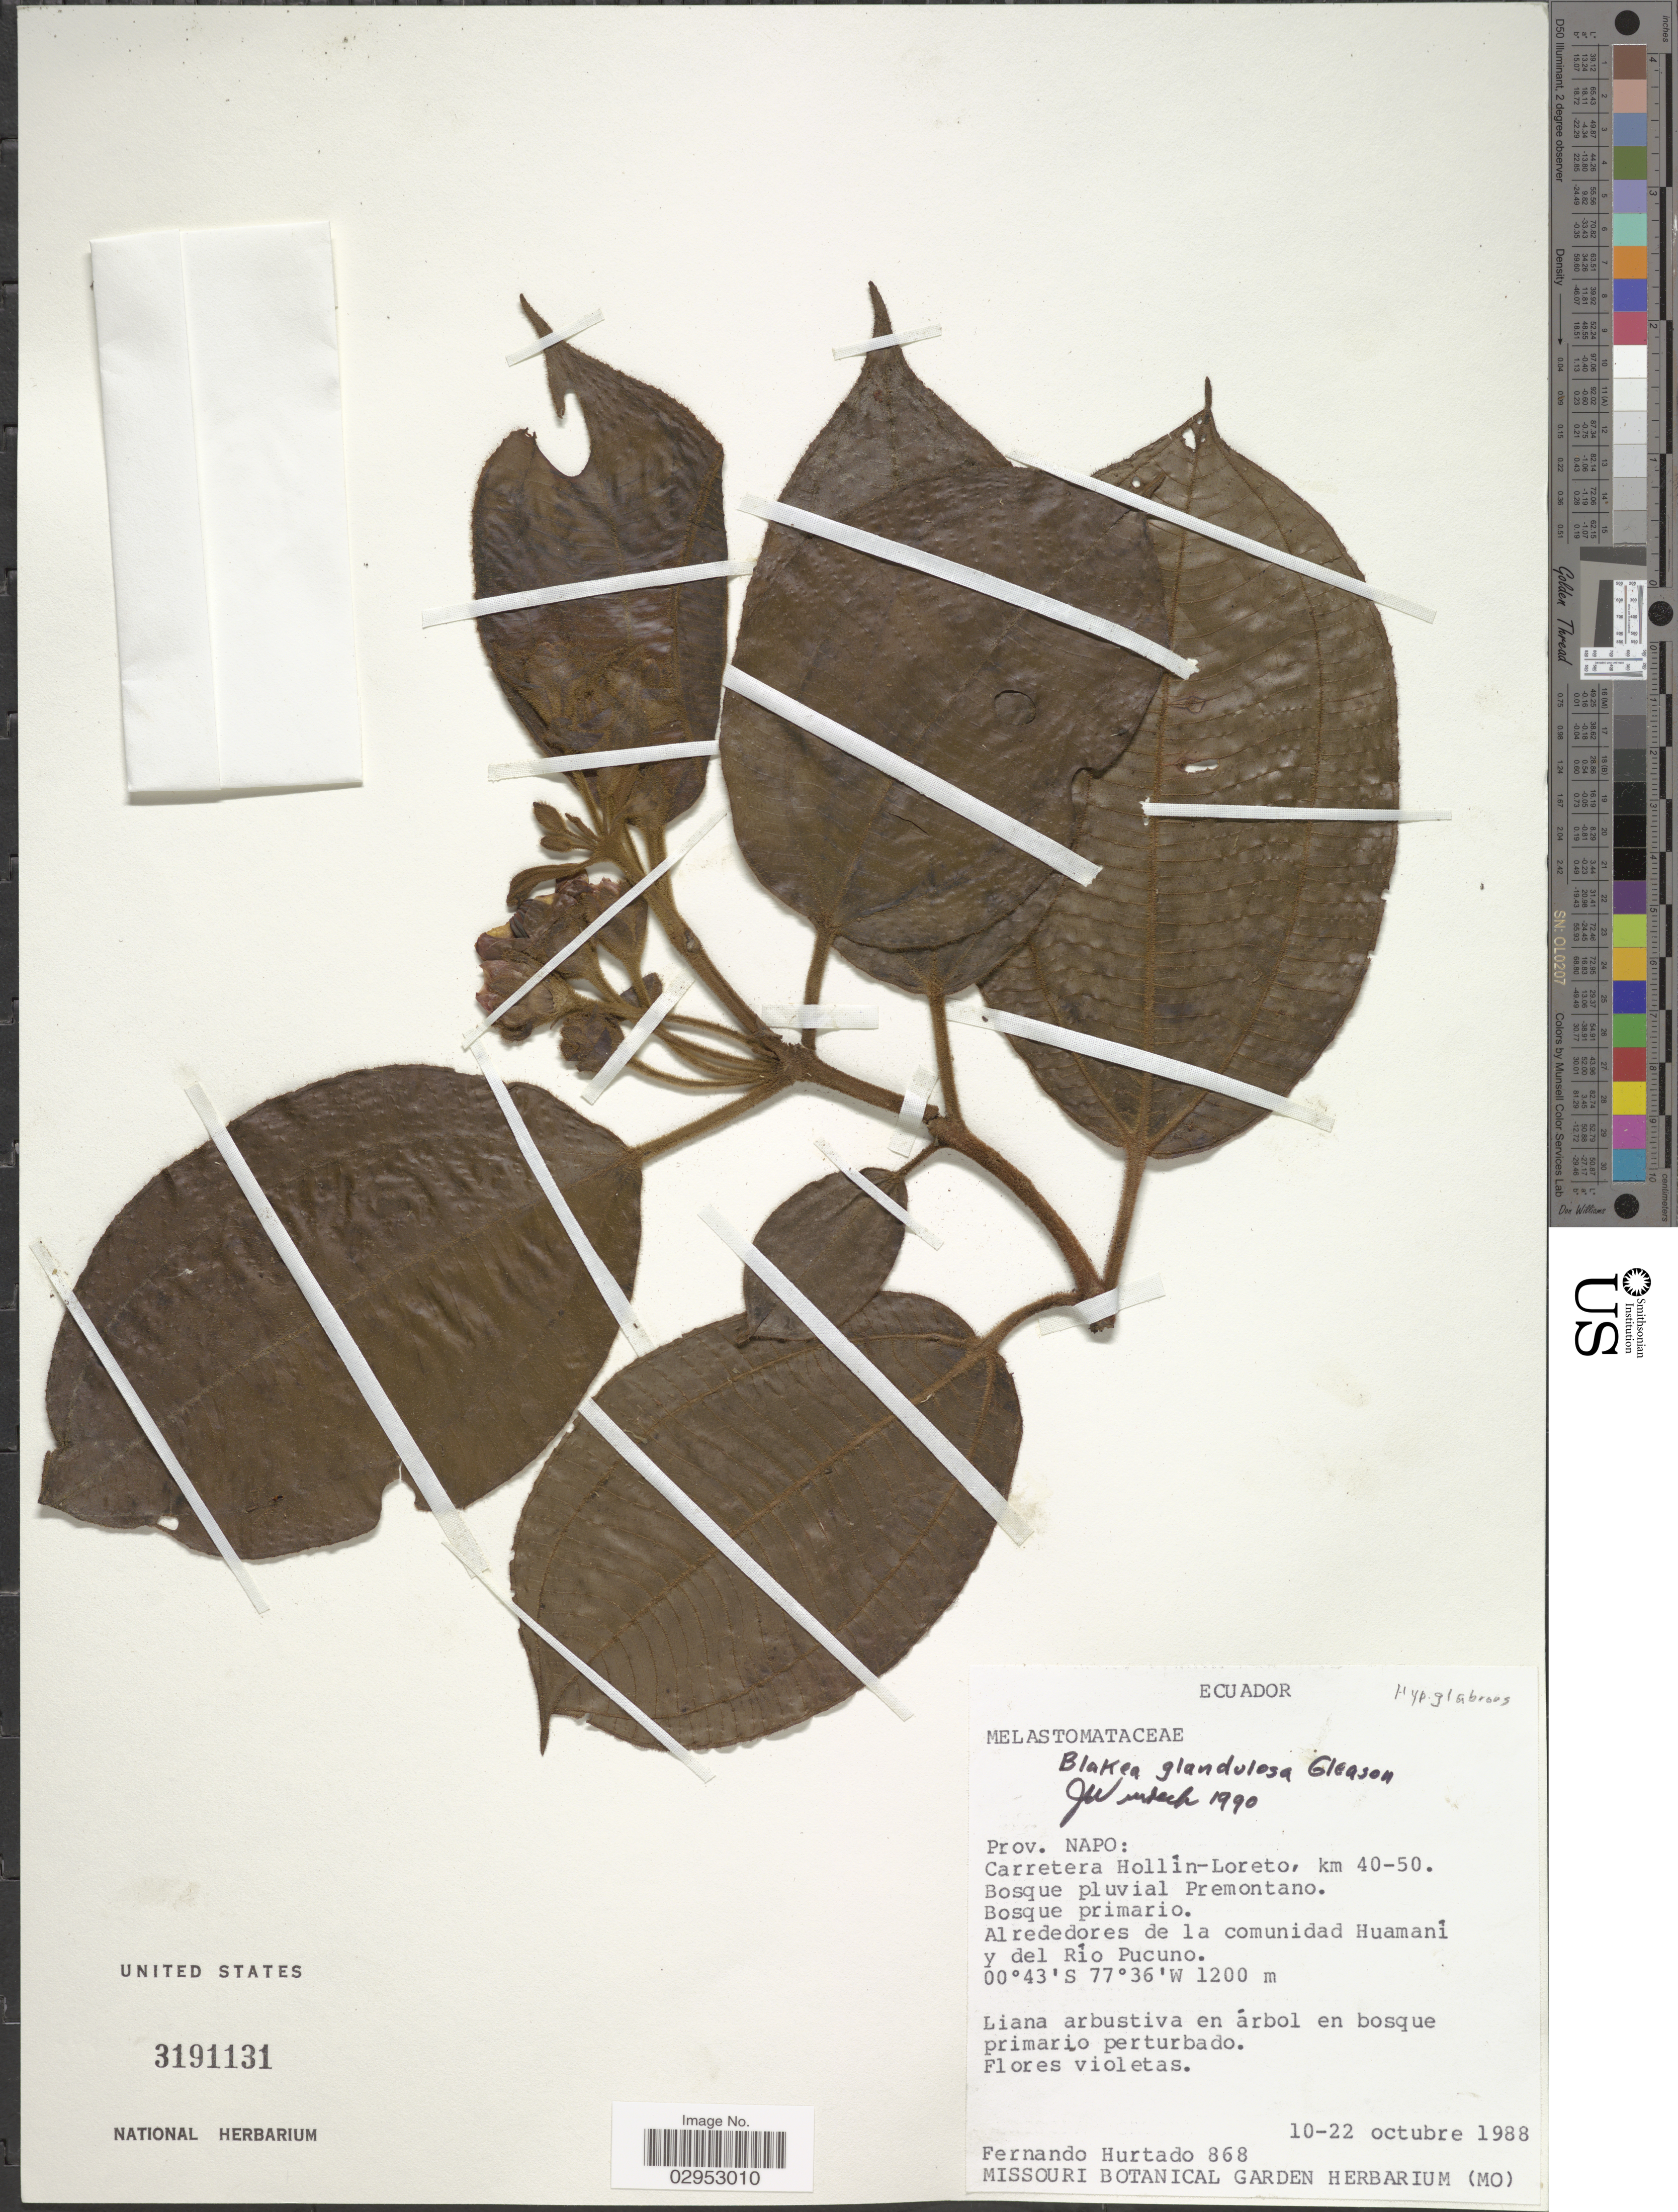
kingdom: Plantae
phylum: Tracheophyta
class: Magnoliopsida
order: Myrtales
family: Melastomataceae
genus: Blakea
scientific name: Blakea glandulosa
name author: Gleason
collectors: F. Hurtado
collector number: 868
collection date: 1988-10-10/1988-10-22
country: Ecuador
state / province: Napo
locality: Carretera Hollín-Loreto, km 40-50.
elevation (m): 1200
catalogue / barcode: US 3191131